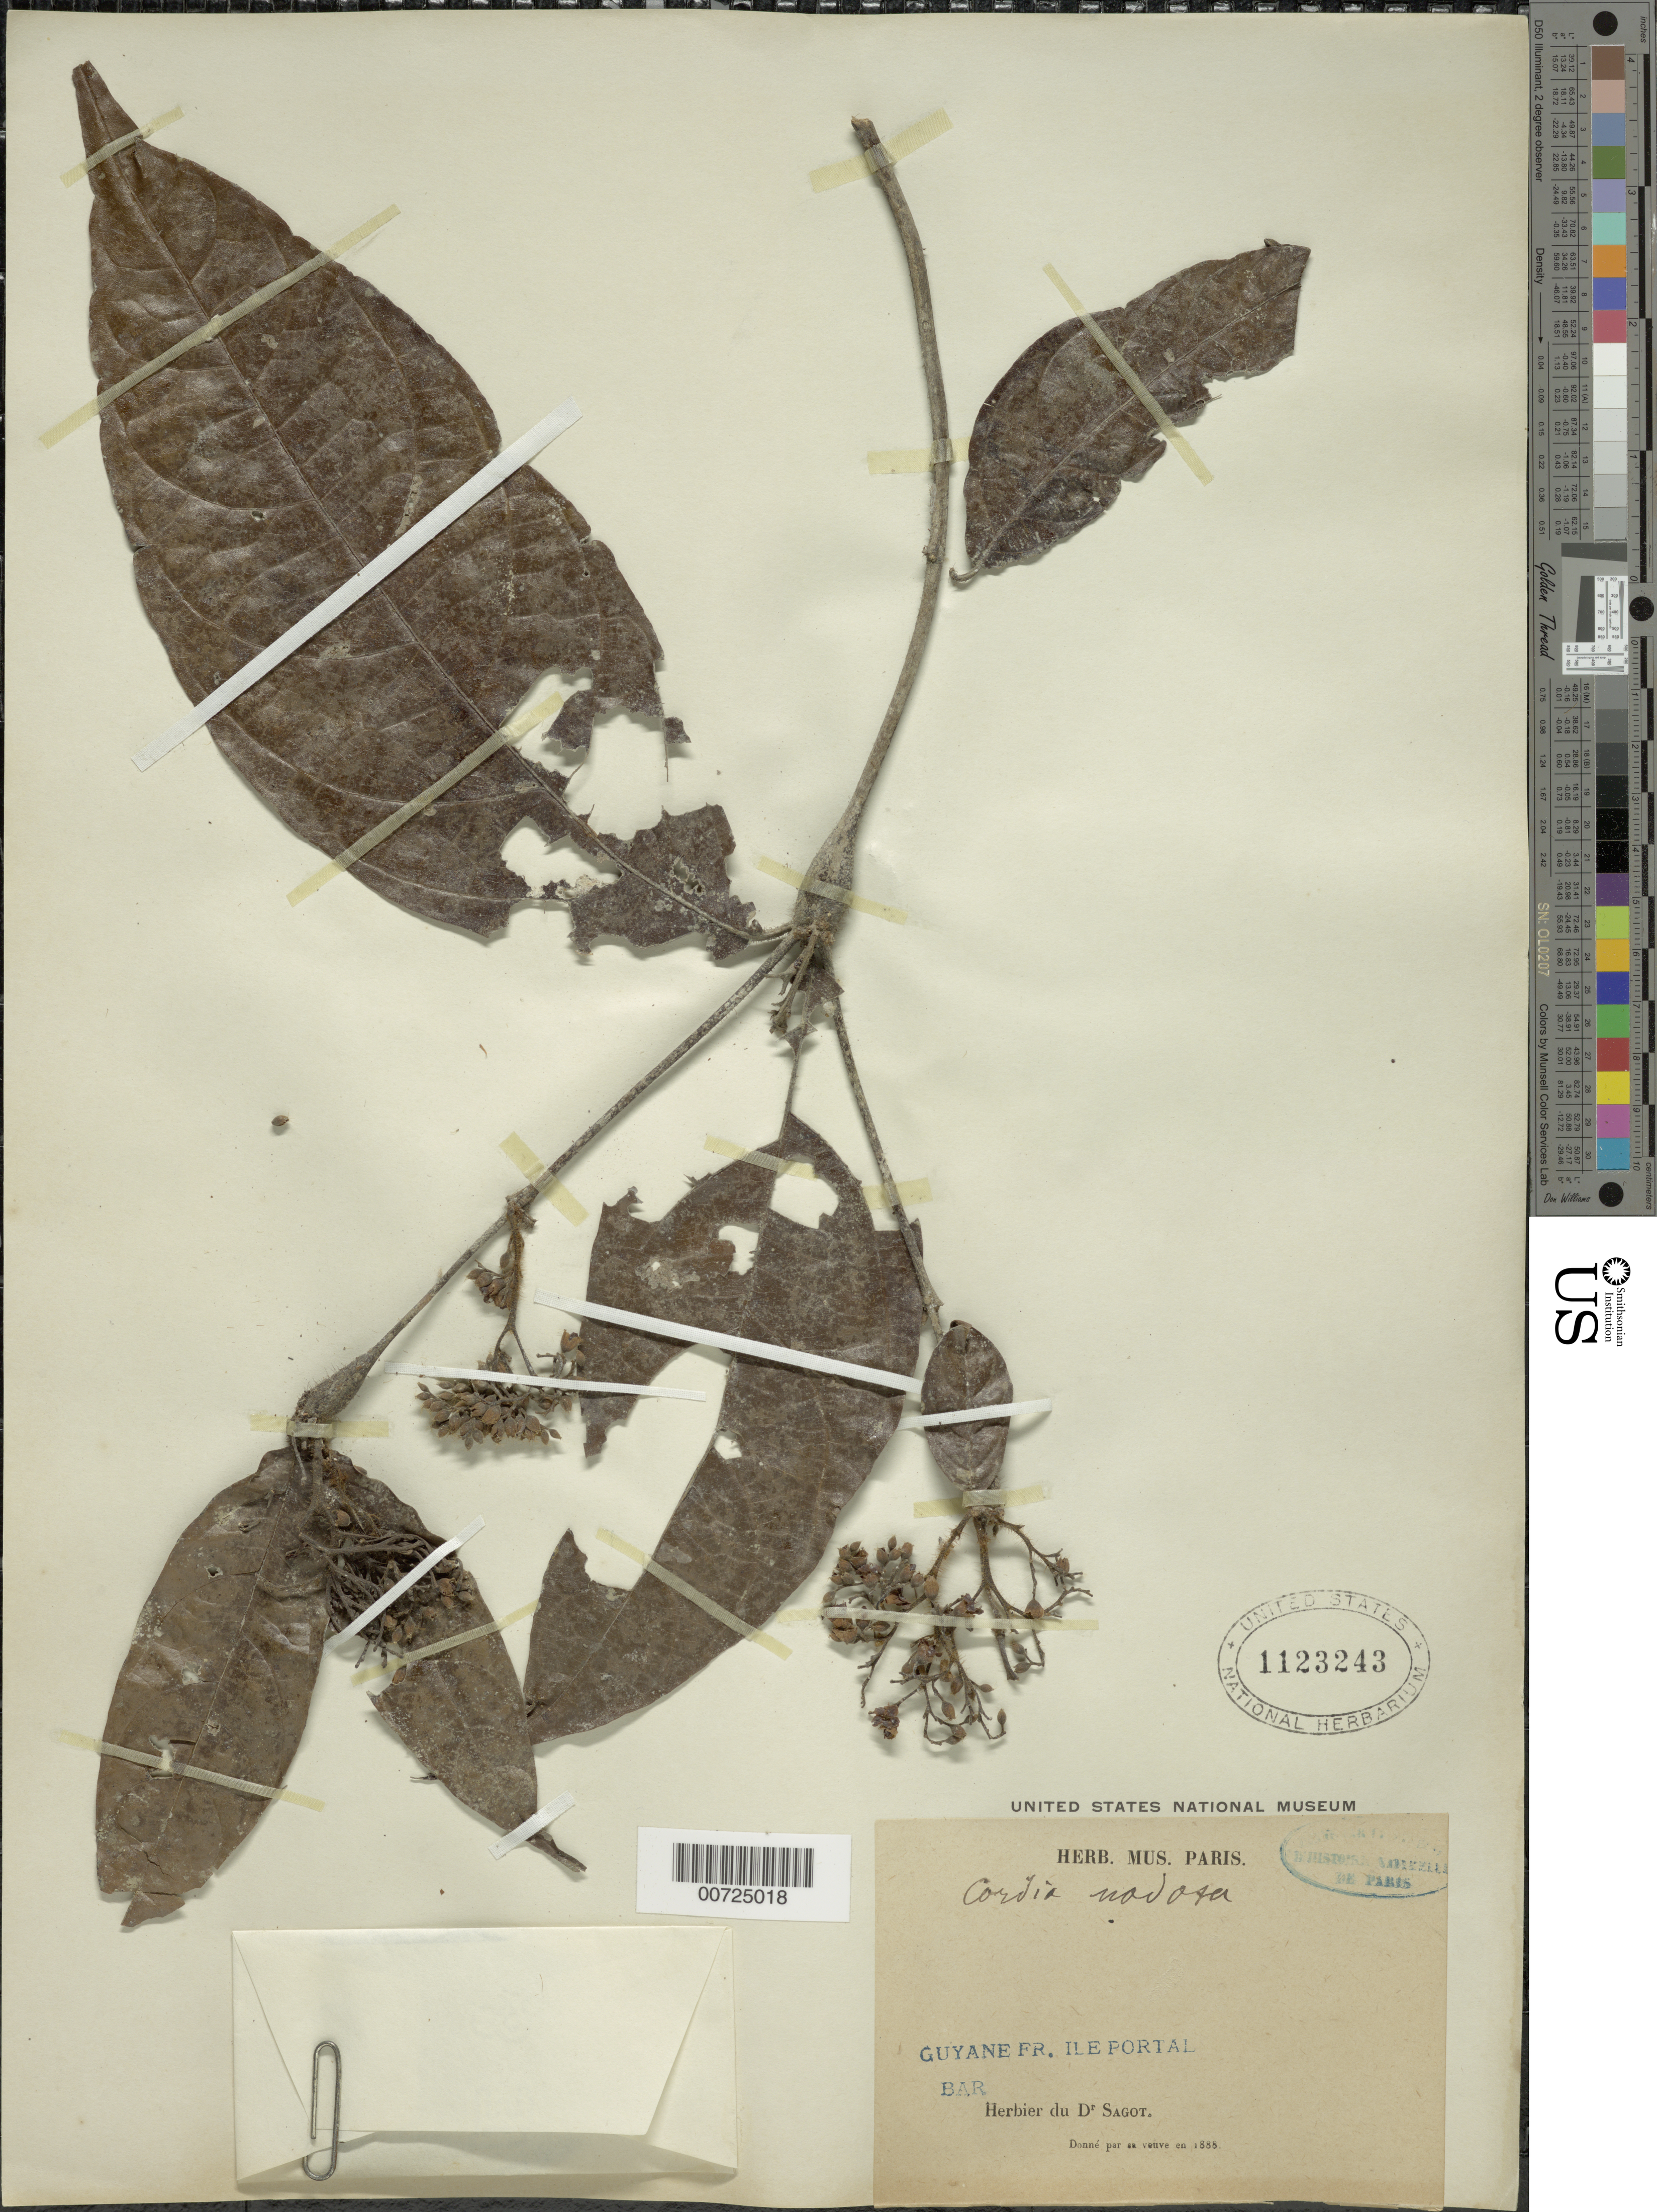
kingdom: Plantae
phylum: Tracheophyta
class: Magnoliopsida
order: Boraginales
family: Cordiaceae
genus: Cordia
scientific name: Cordia nodosa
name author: Lam.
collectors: P. A. Sagot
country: French Guiana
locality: Ile Portal Bar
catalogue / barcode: US 1123243